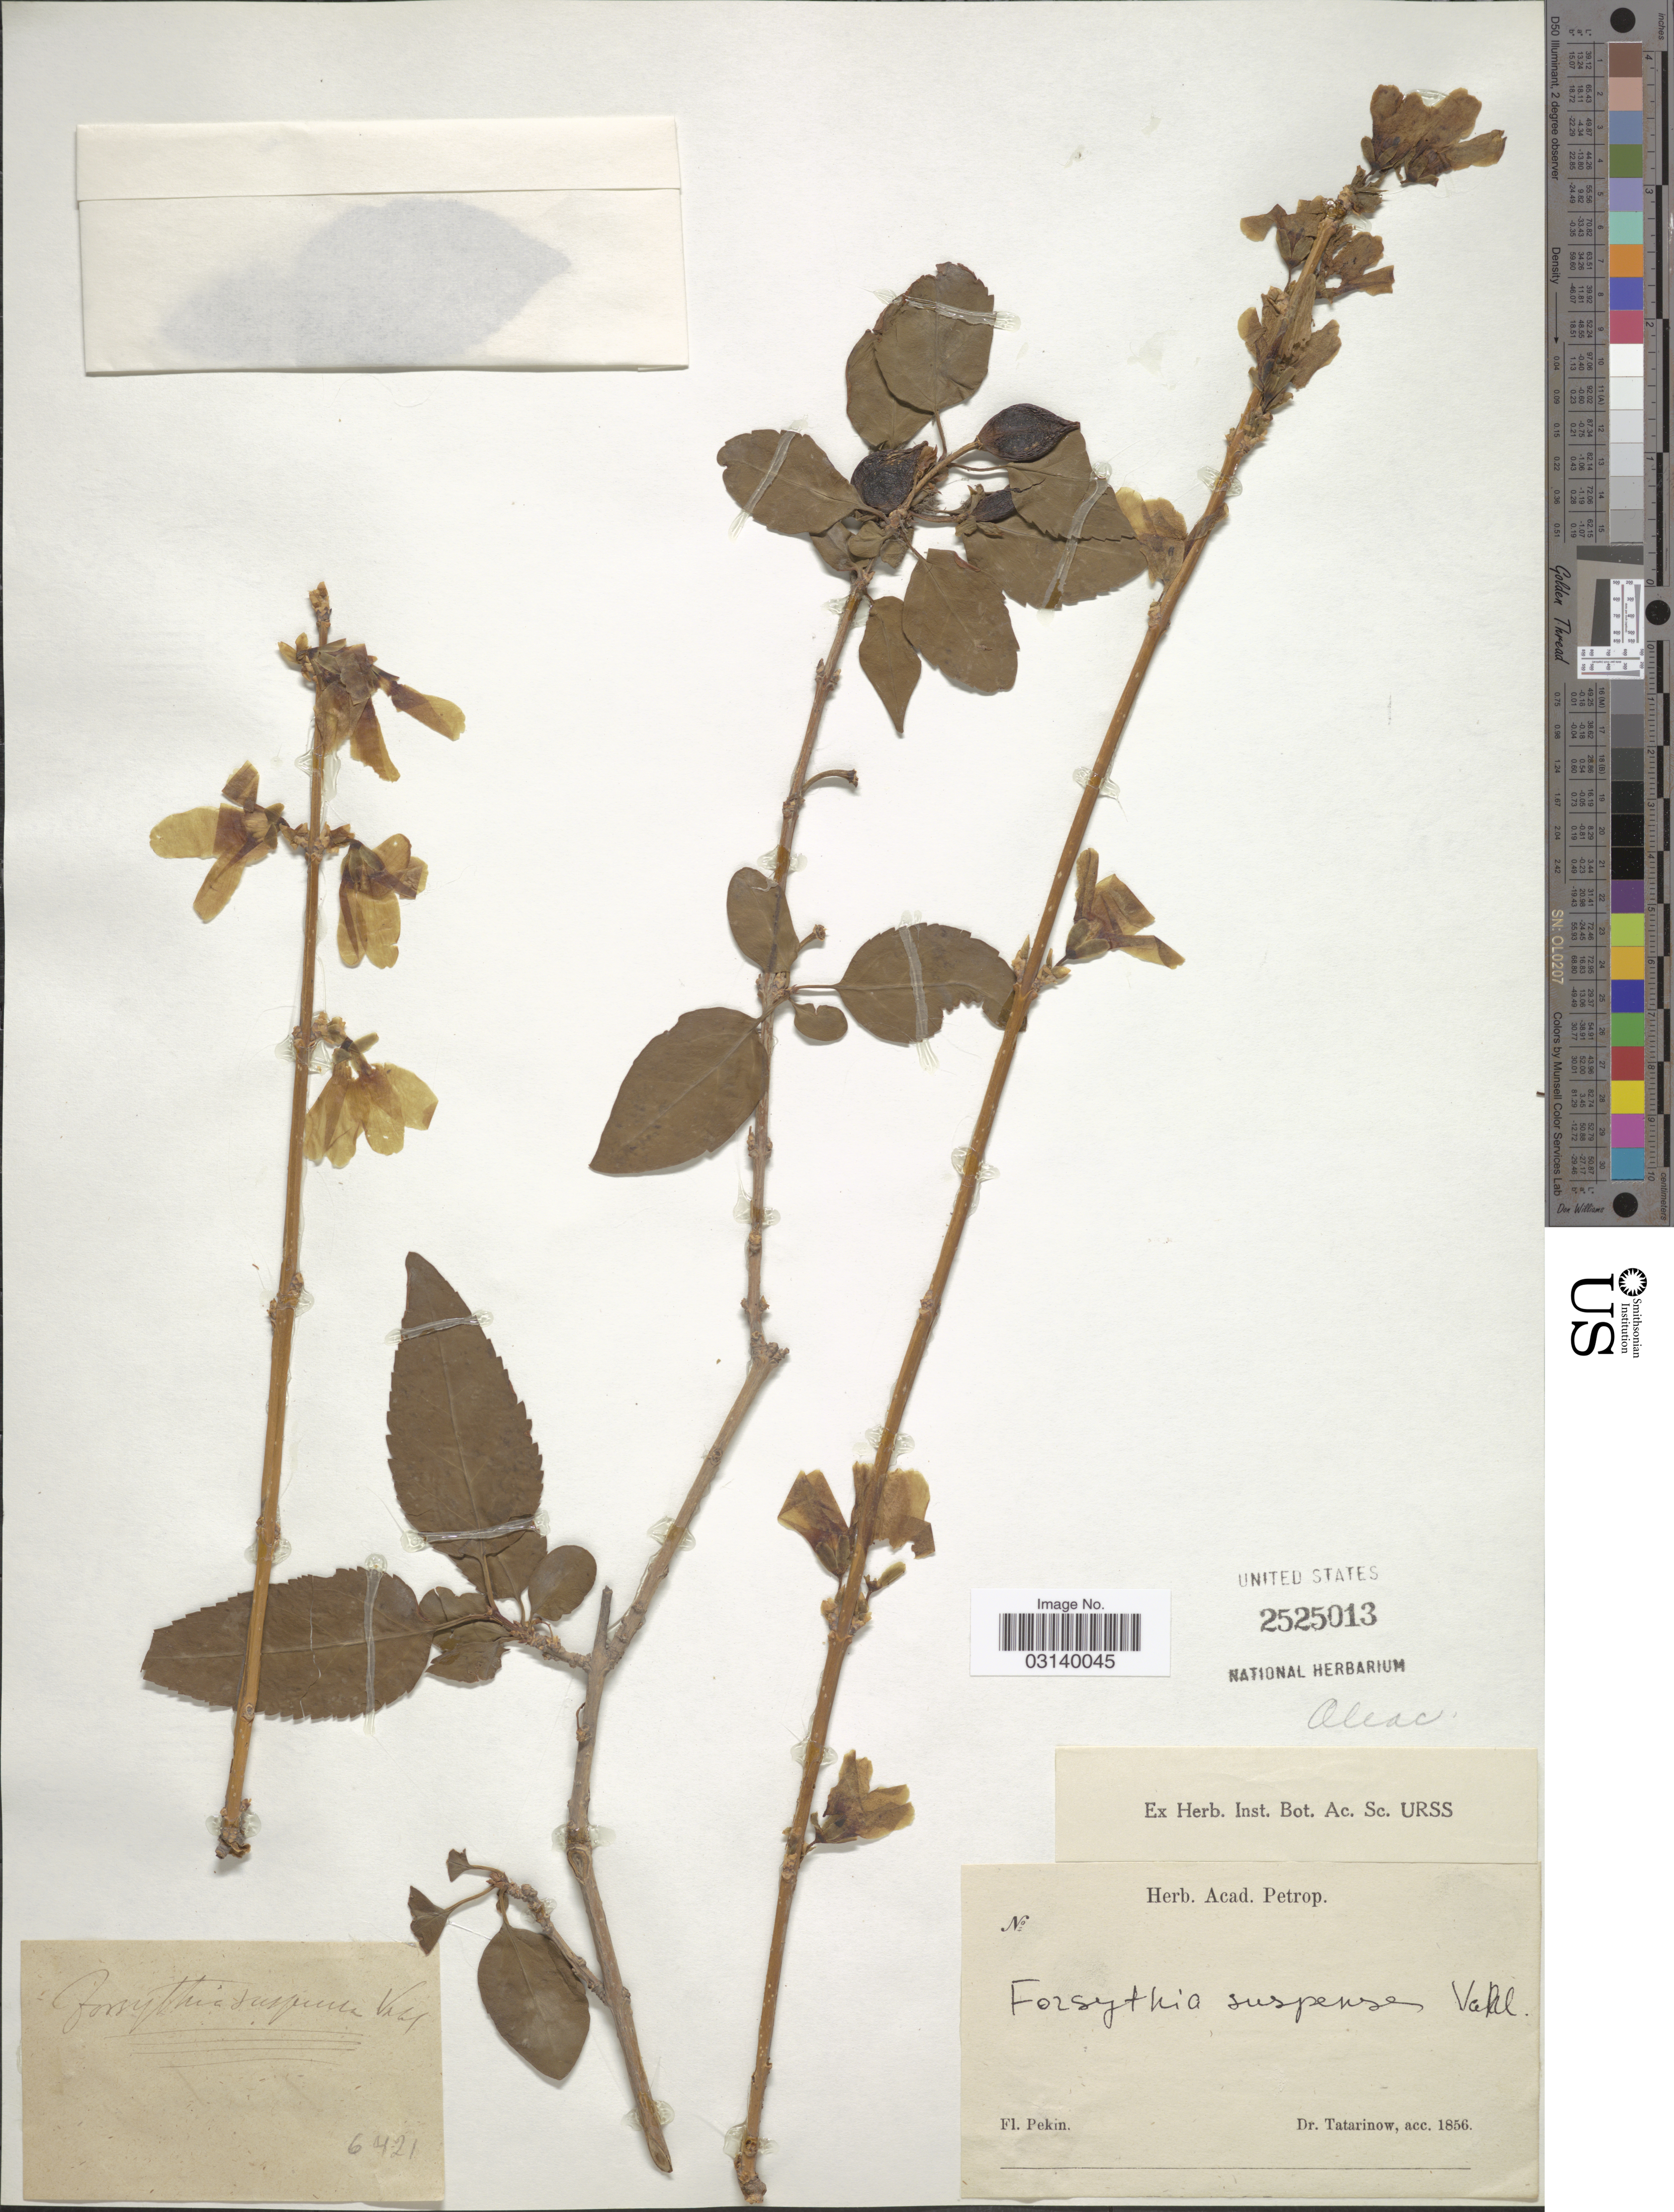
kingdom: Plantae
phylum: Tracheophyta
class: Magnoliopsida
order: Lamiales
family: Oleaceae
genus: Forsythia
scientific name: Forsythia suspensa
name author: (Thunb.) Vahl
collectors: -. Tatarinow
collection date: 1856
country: China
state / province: Beijing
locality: Pekin.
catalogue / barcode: US 2525013